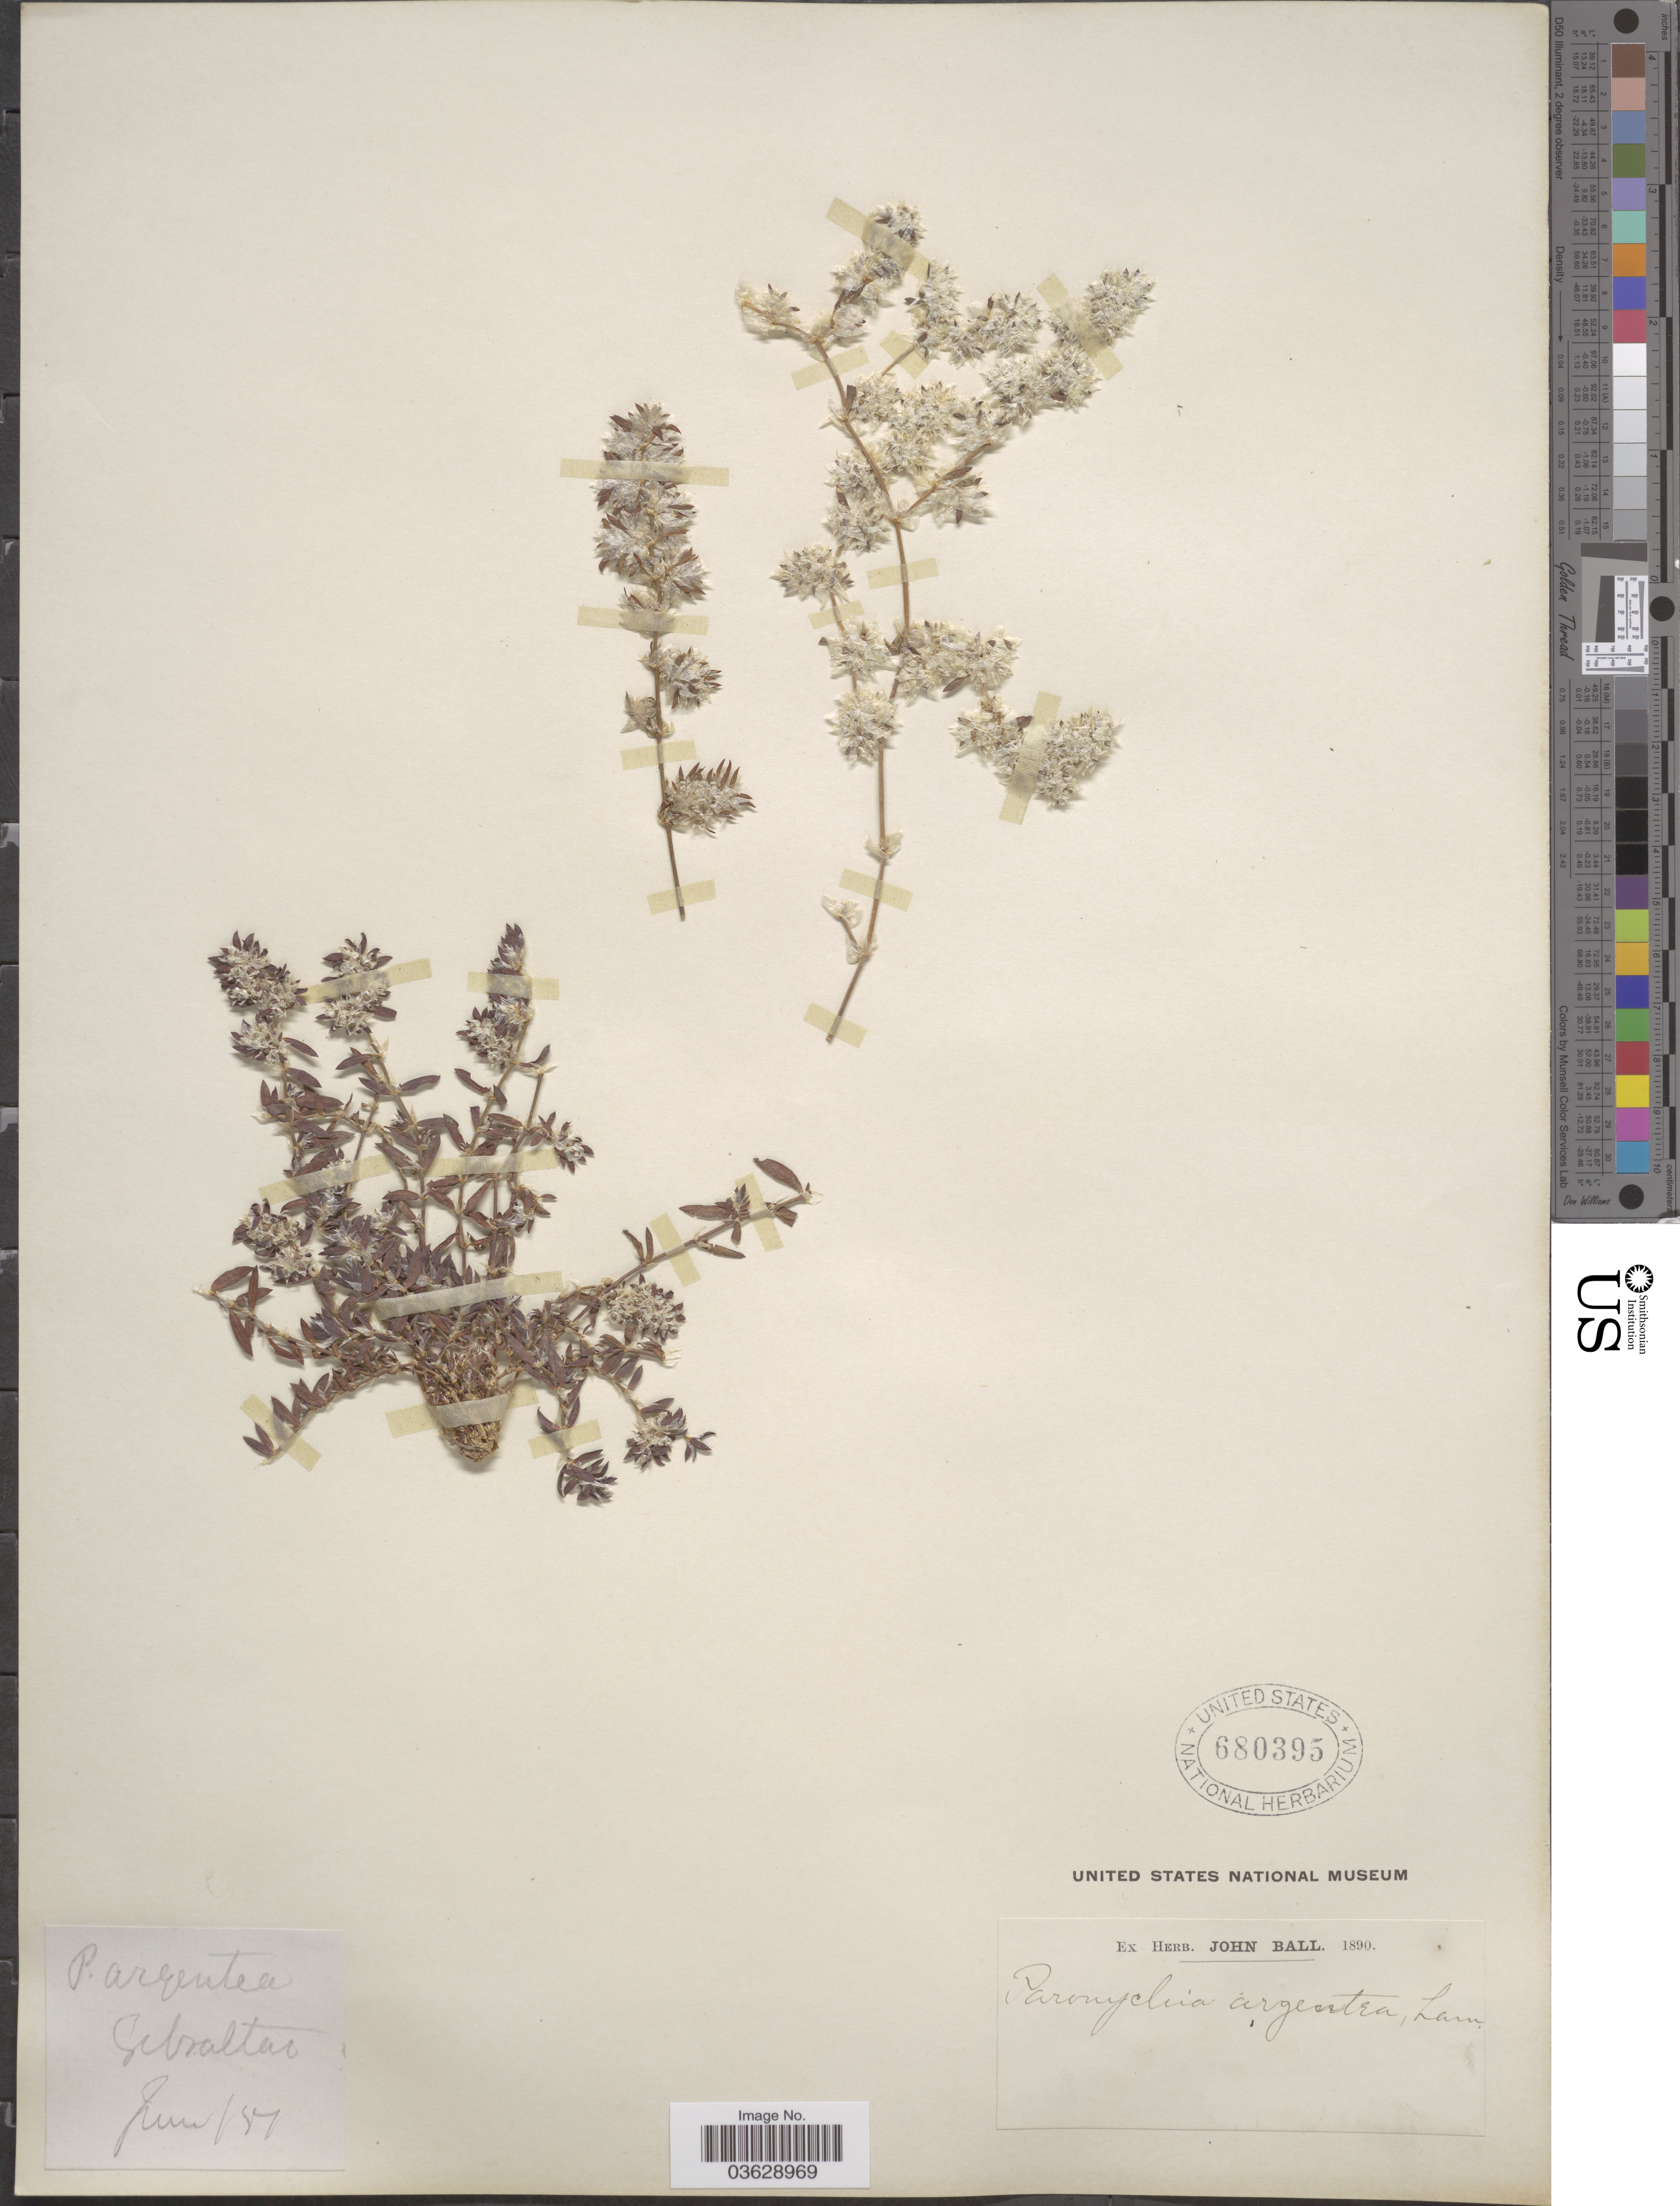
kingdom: Plantae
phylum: Tracheophyta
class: Magnoliopsida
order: Caryophyllales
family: Caryophyllaceae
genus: Paronychia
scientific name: Paronychia argentea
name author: Lam.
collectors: ex herb. John Ball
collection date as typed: Transcribed d/m/y: /6/84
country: Gibraltar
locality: Gebraltar.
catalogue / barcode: US 680395